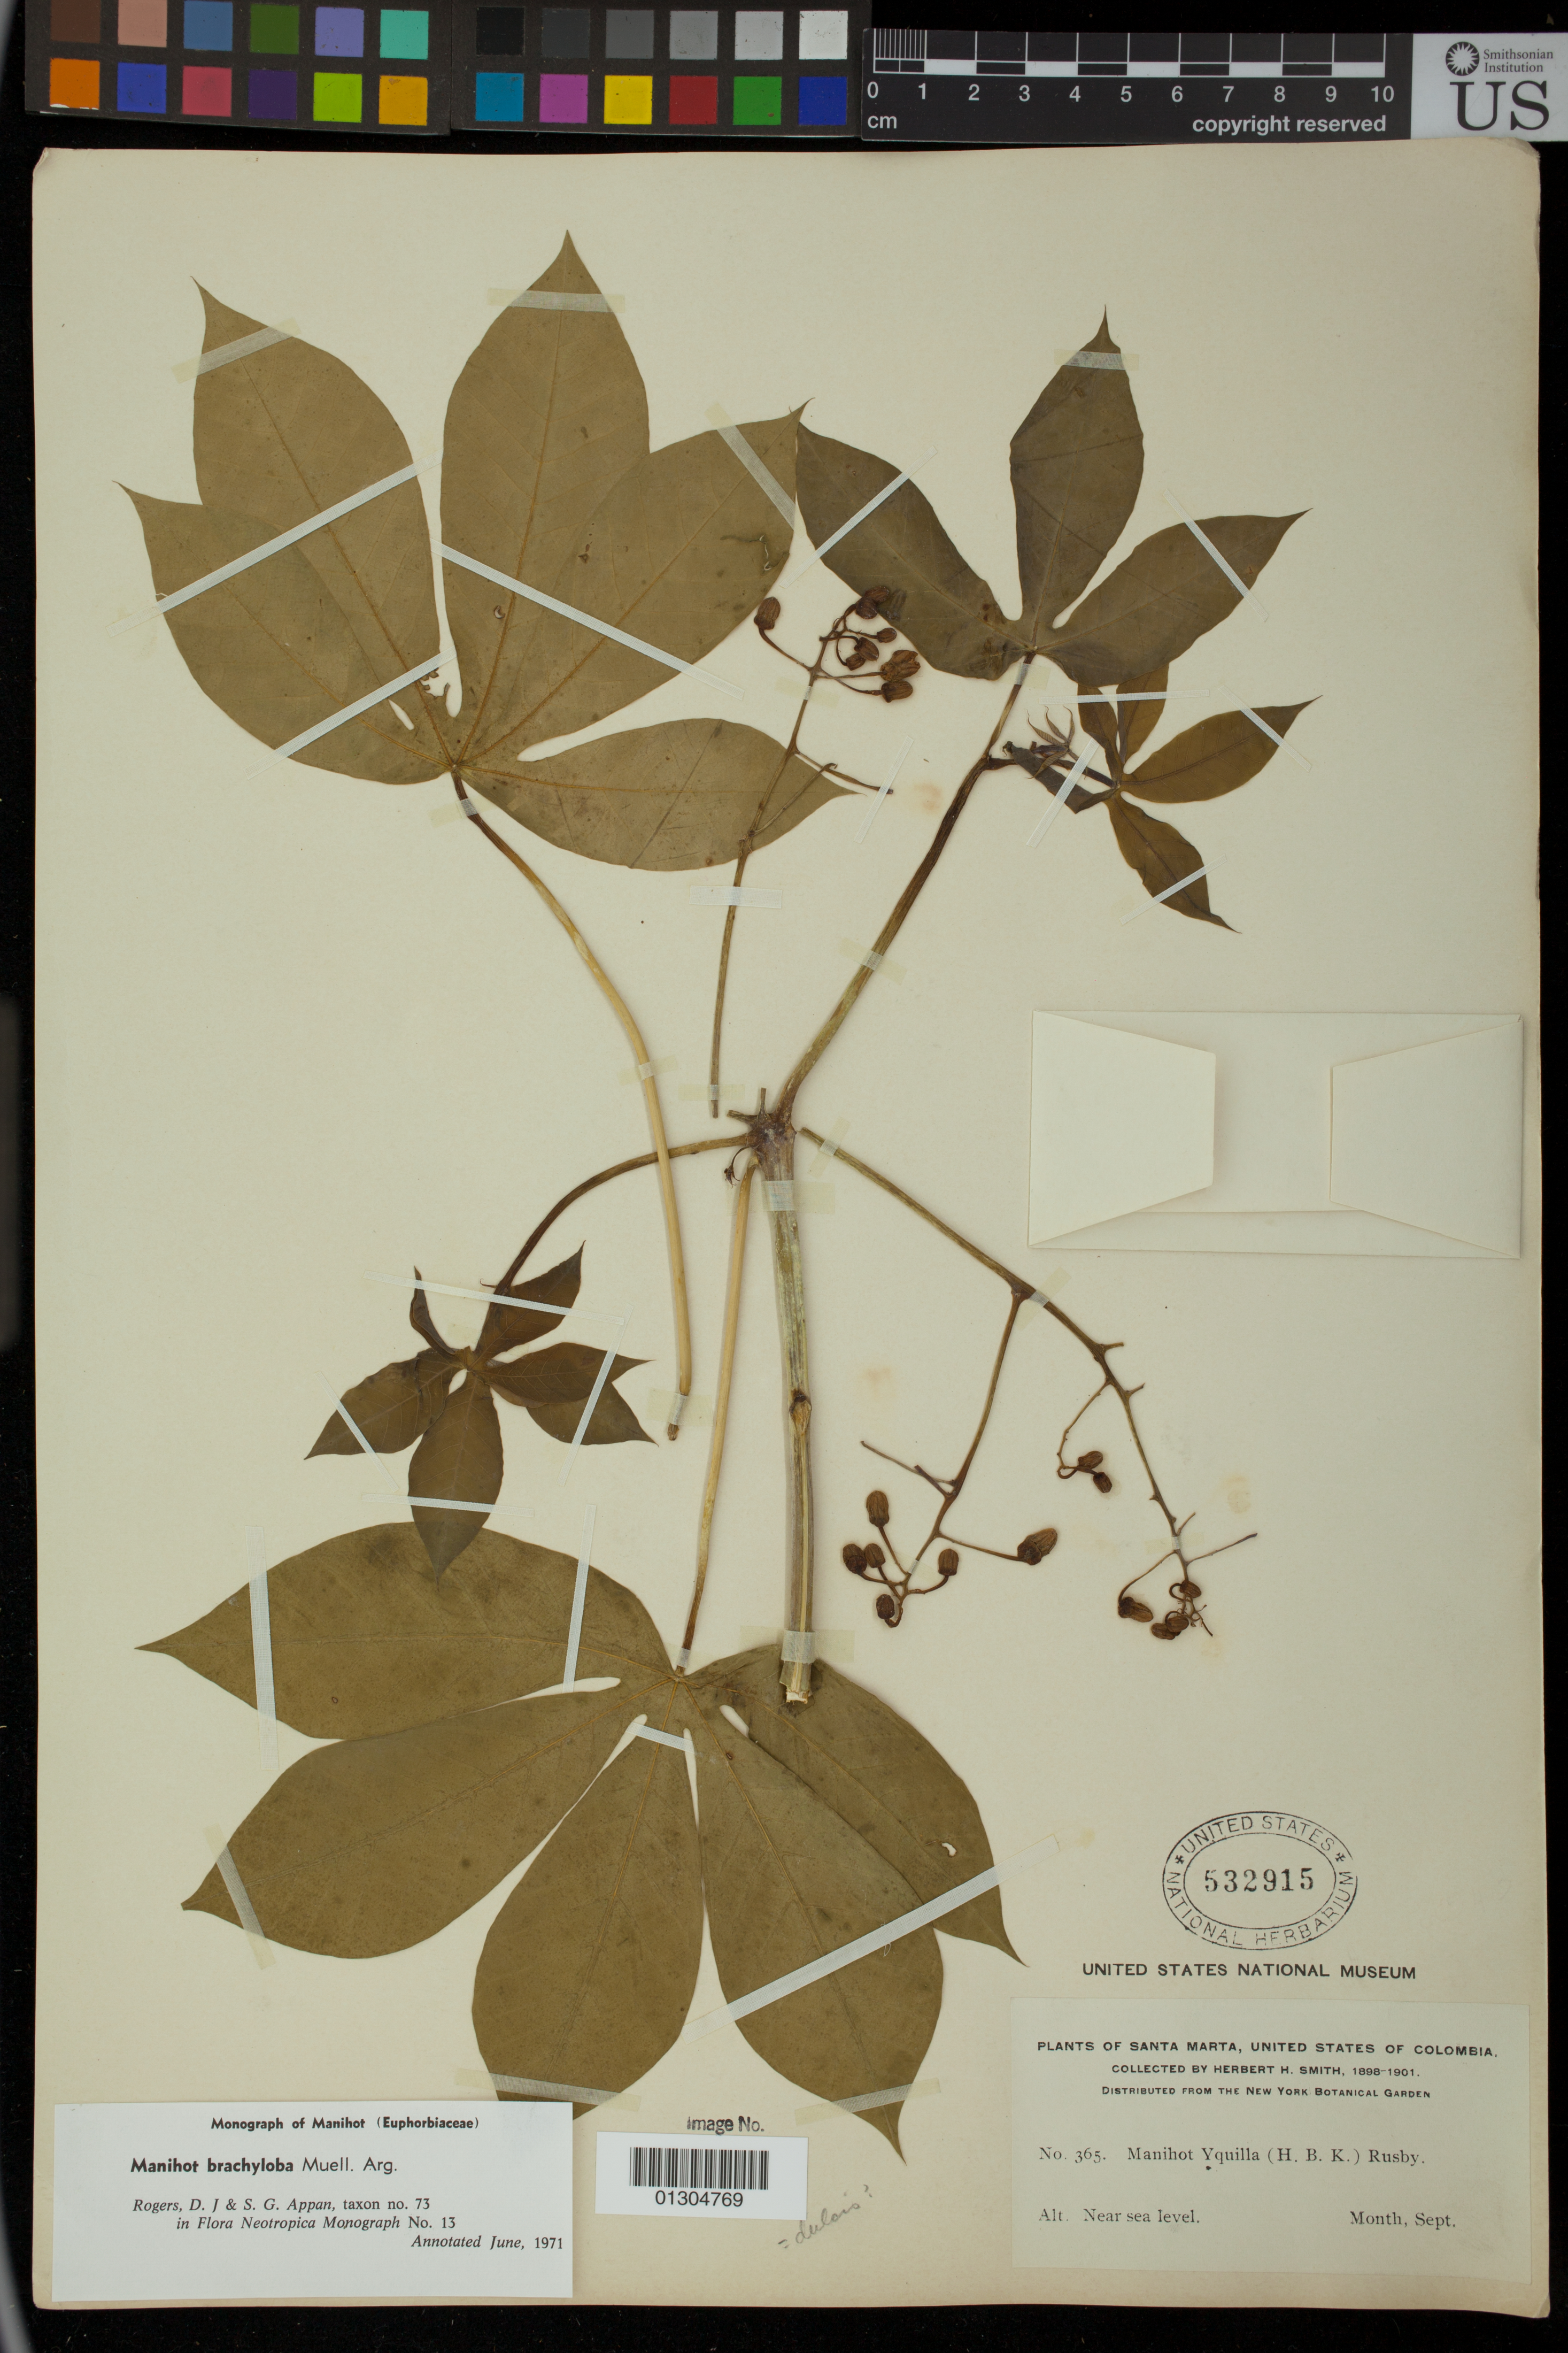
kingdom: Plantae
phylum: Tracheophyta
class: Magnoliopsida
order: Malpighiales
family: Euphorbiaceae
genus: Manihot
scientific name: Manihot brachyloba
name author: Müll. Arg.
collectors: Herbert H. Smith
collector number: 365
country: Colombia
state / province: Huila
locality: Santa Maria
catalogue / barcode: US 532915